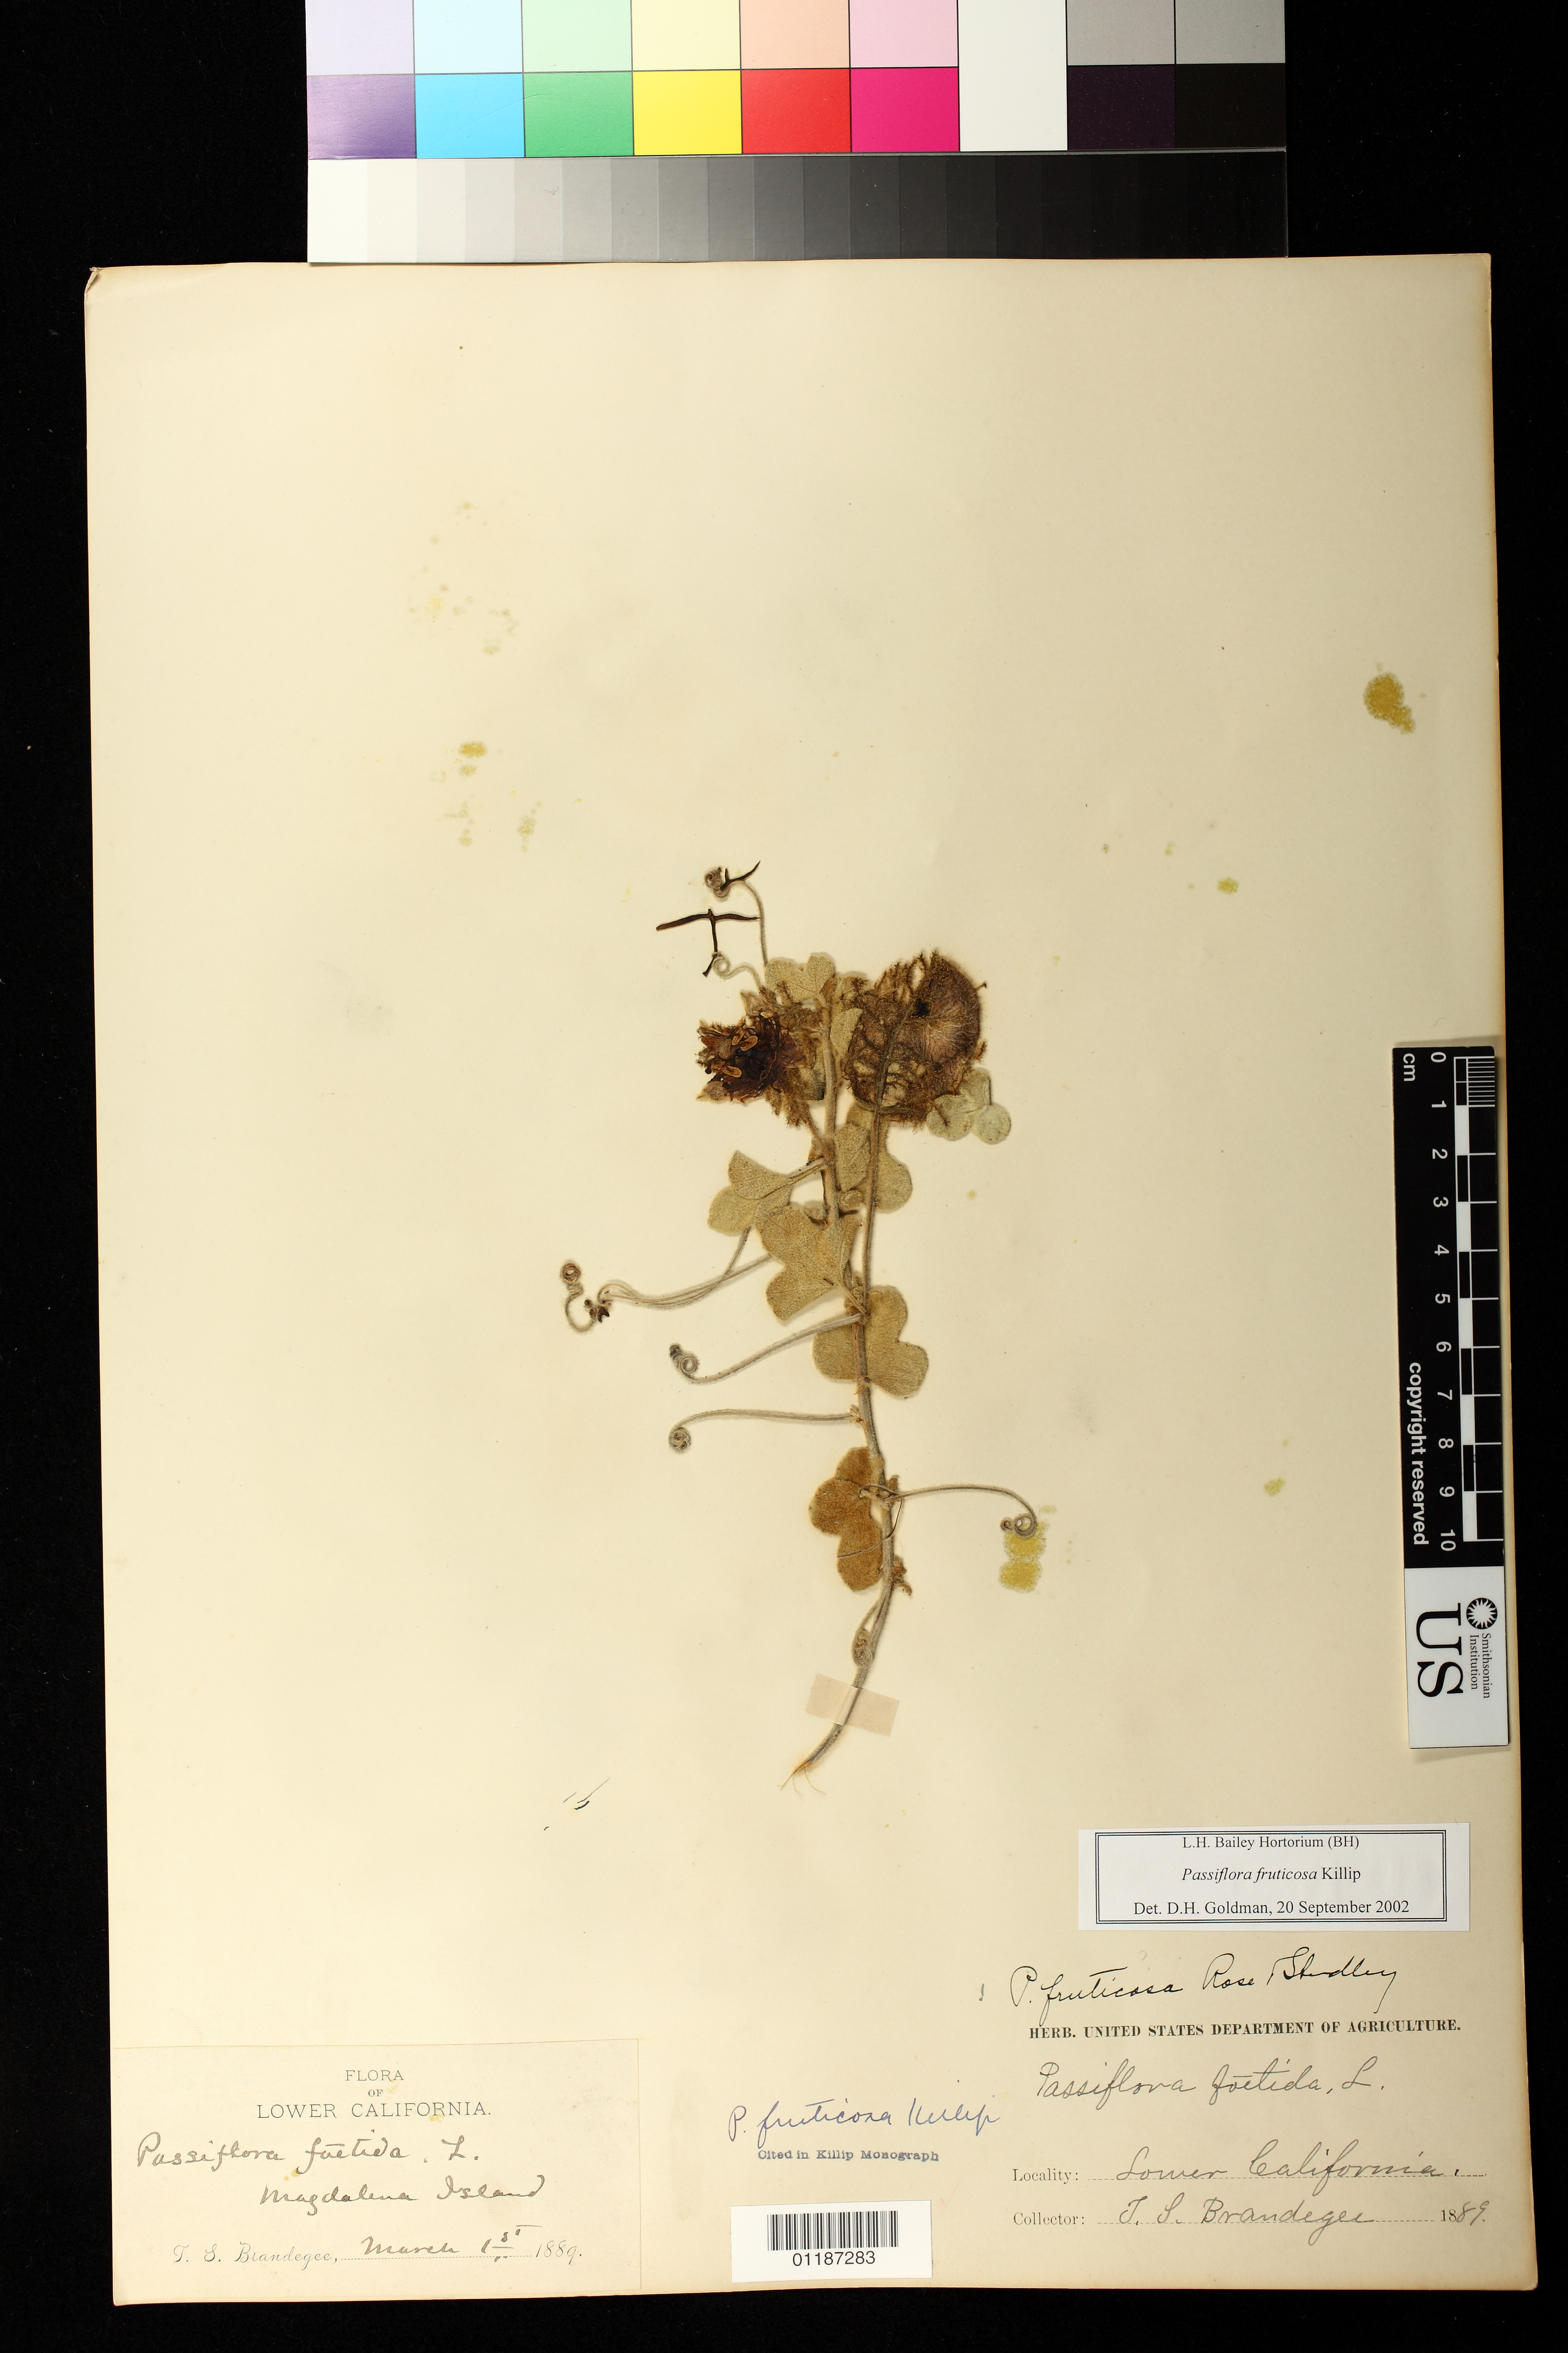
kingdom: Plantae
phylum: Tracheophyta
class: Magnoliopsida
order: Malpighiales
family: Passifloraceae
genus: Passiflora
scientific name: Passiflora fruticosa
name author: Killip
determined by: Svoboda, Harlan T., (NA), US Department of Agriculture (UNITED STATES)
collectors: J. S. Brandegee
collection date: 1889-03-01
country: Mexico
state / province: Baja California Sur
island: Magdalena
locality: Magdalena Island, Lower California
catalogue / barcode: US 101458